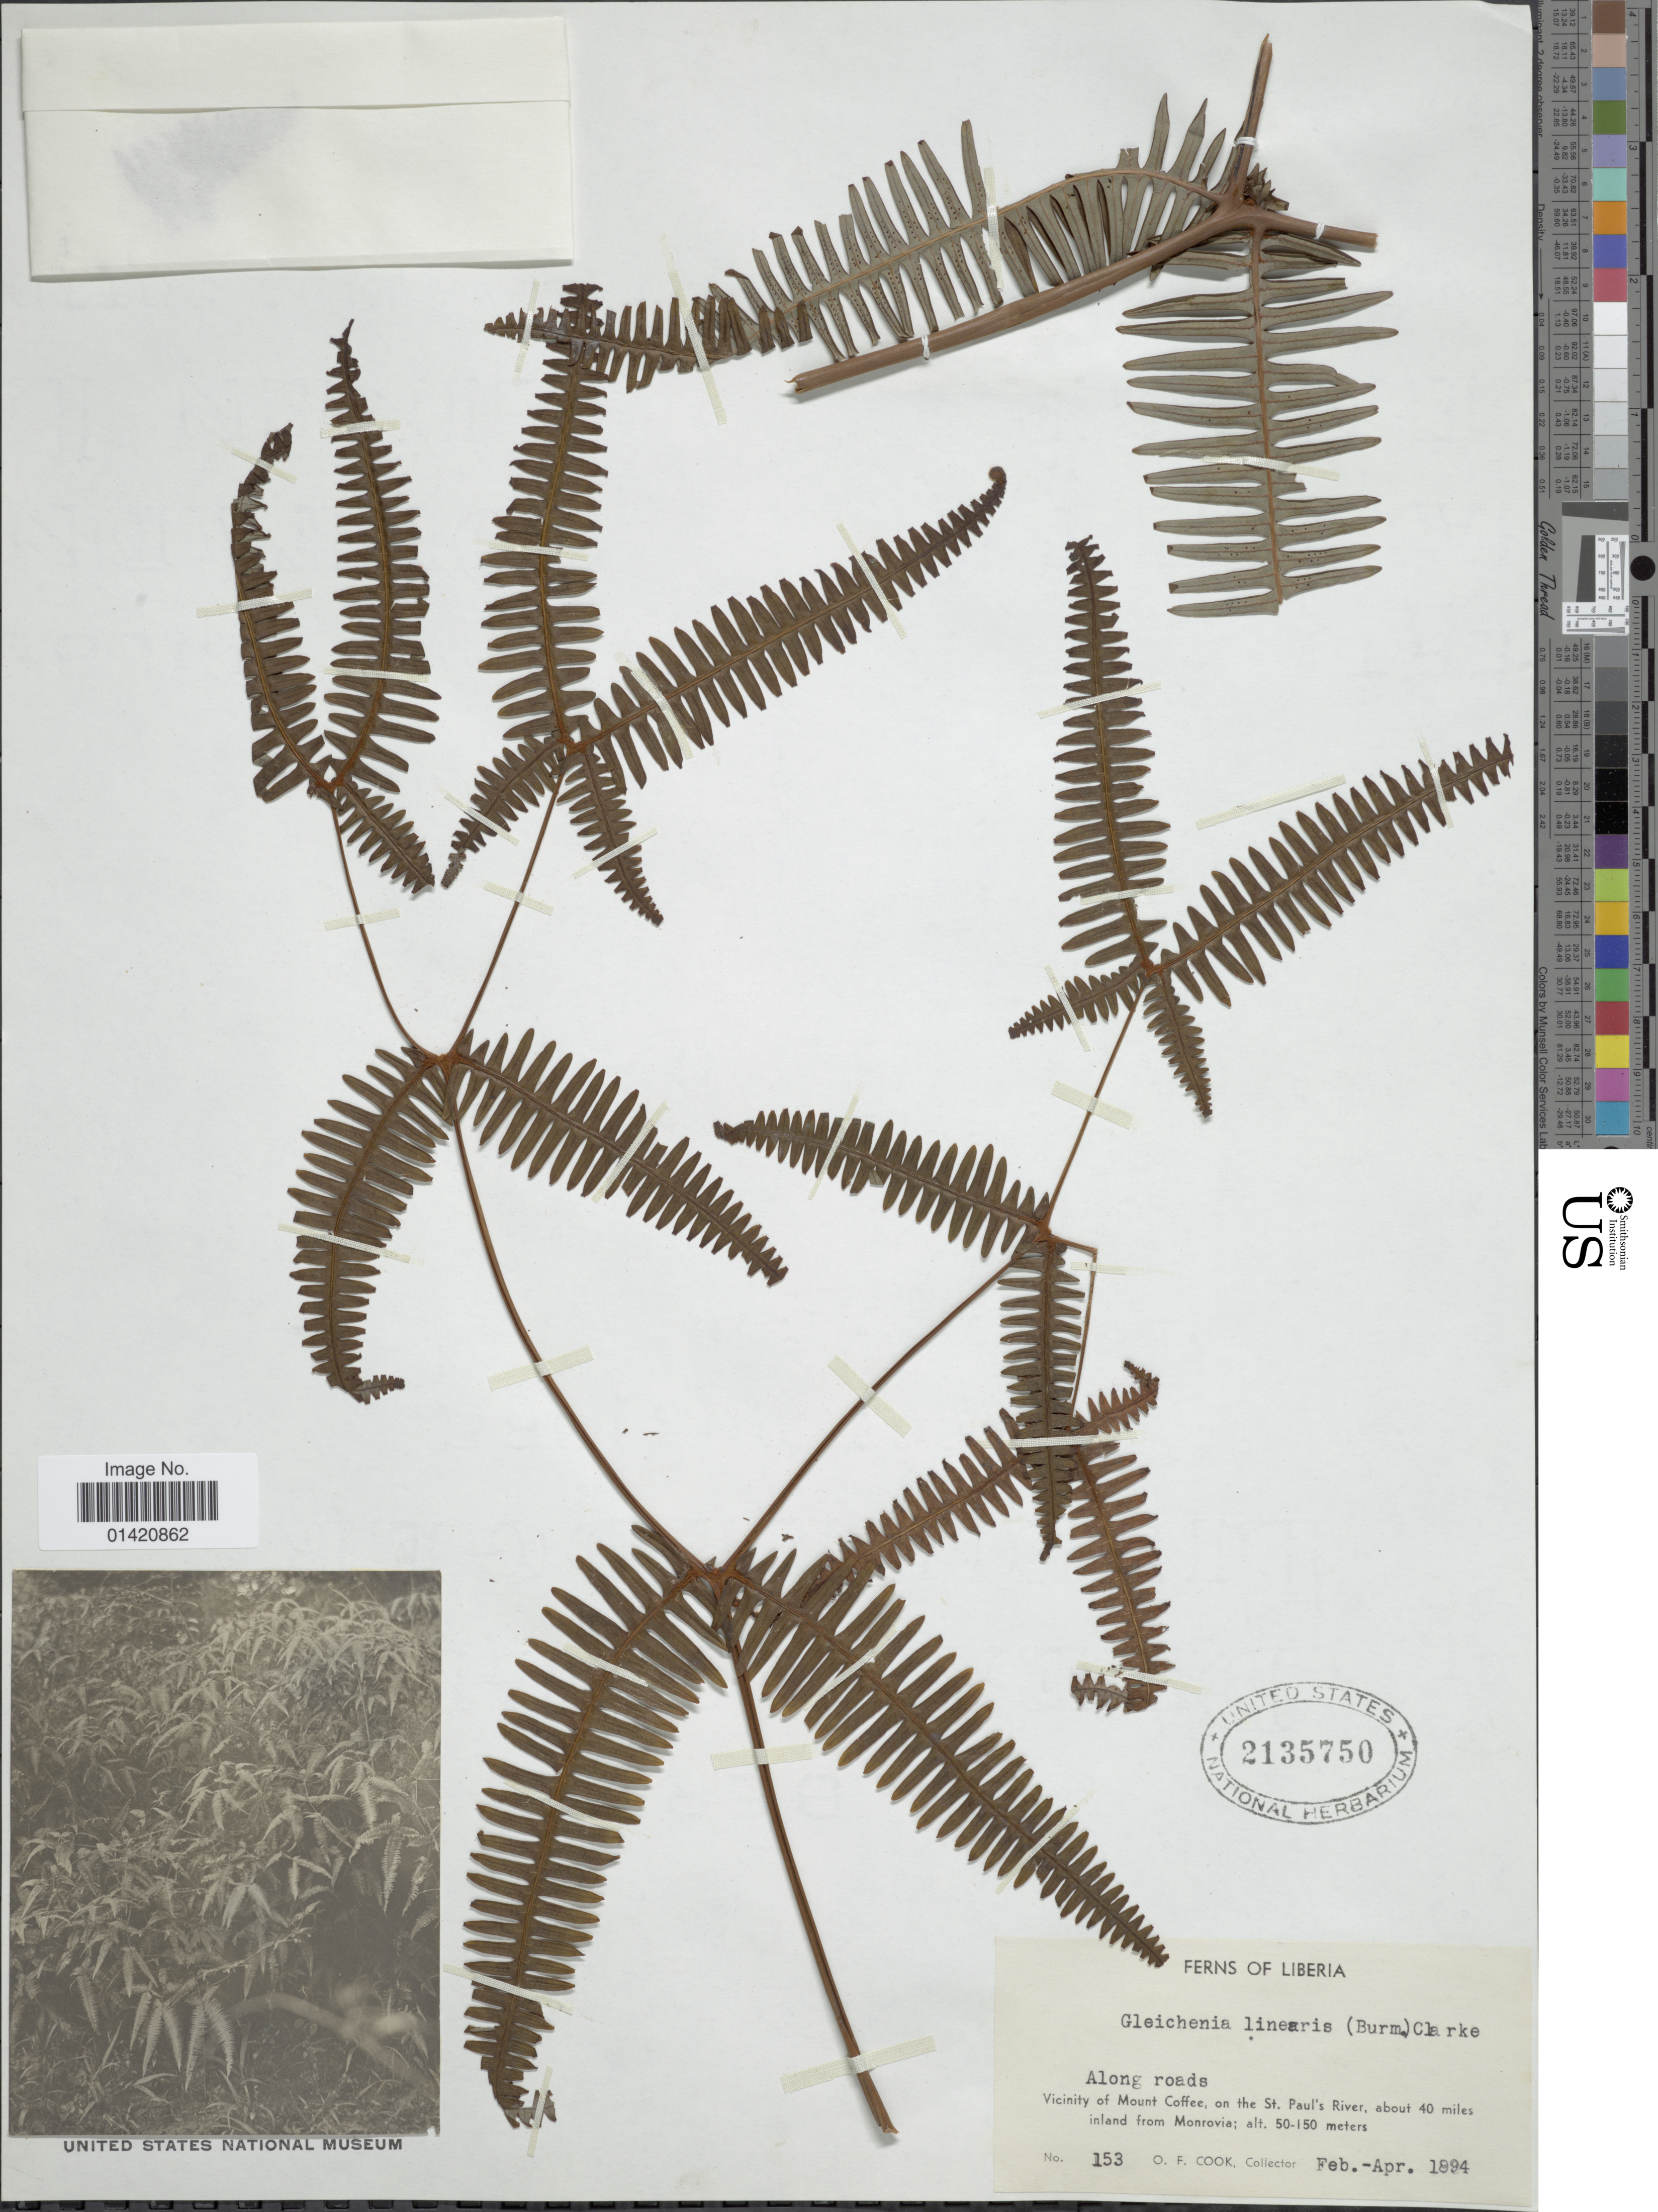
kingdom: Plantae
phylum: Tracheophyta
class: Polypodiopsida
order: Gleicheniales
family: Gleicheniaceae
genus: Dicranopteris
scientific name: Dicranopteris linearis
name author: (Burm. f.) Underw.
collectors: O. F. Cook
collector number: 153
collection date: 1994-02/1994-04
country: Liberia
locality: Along roads, Vicinity Mount Coffee, on the St Paul's River, about 40 miles inland from Montevideo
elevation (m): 50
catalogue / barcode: US 2135750